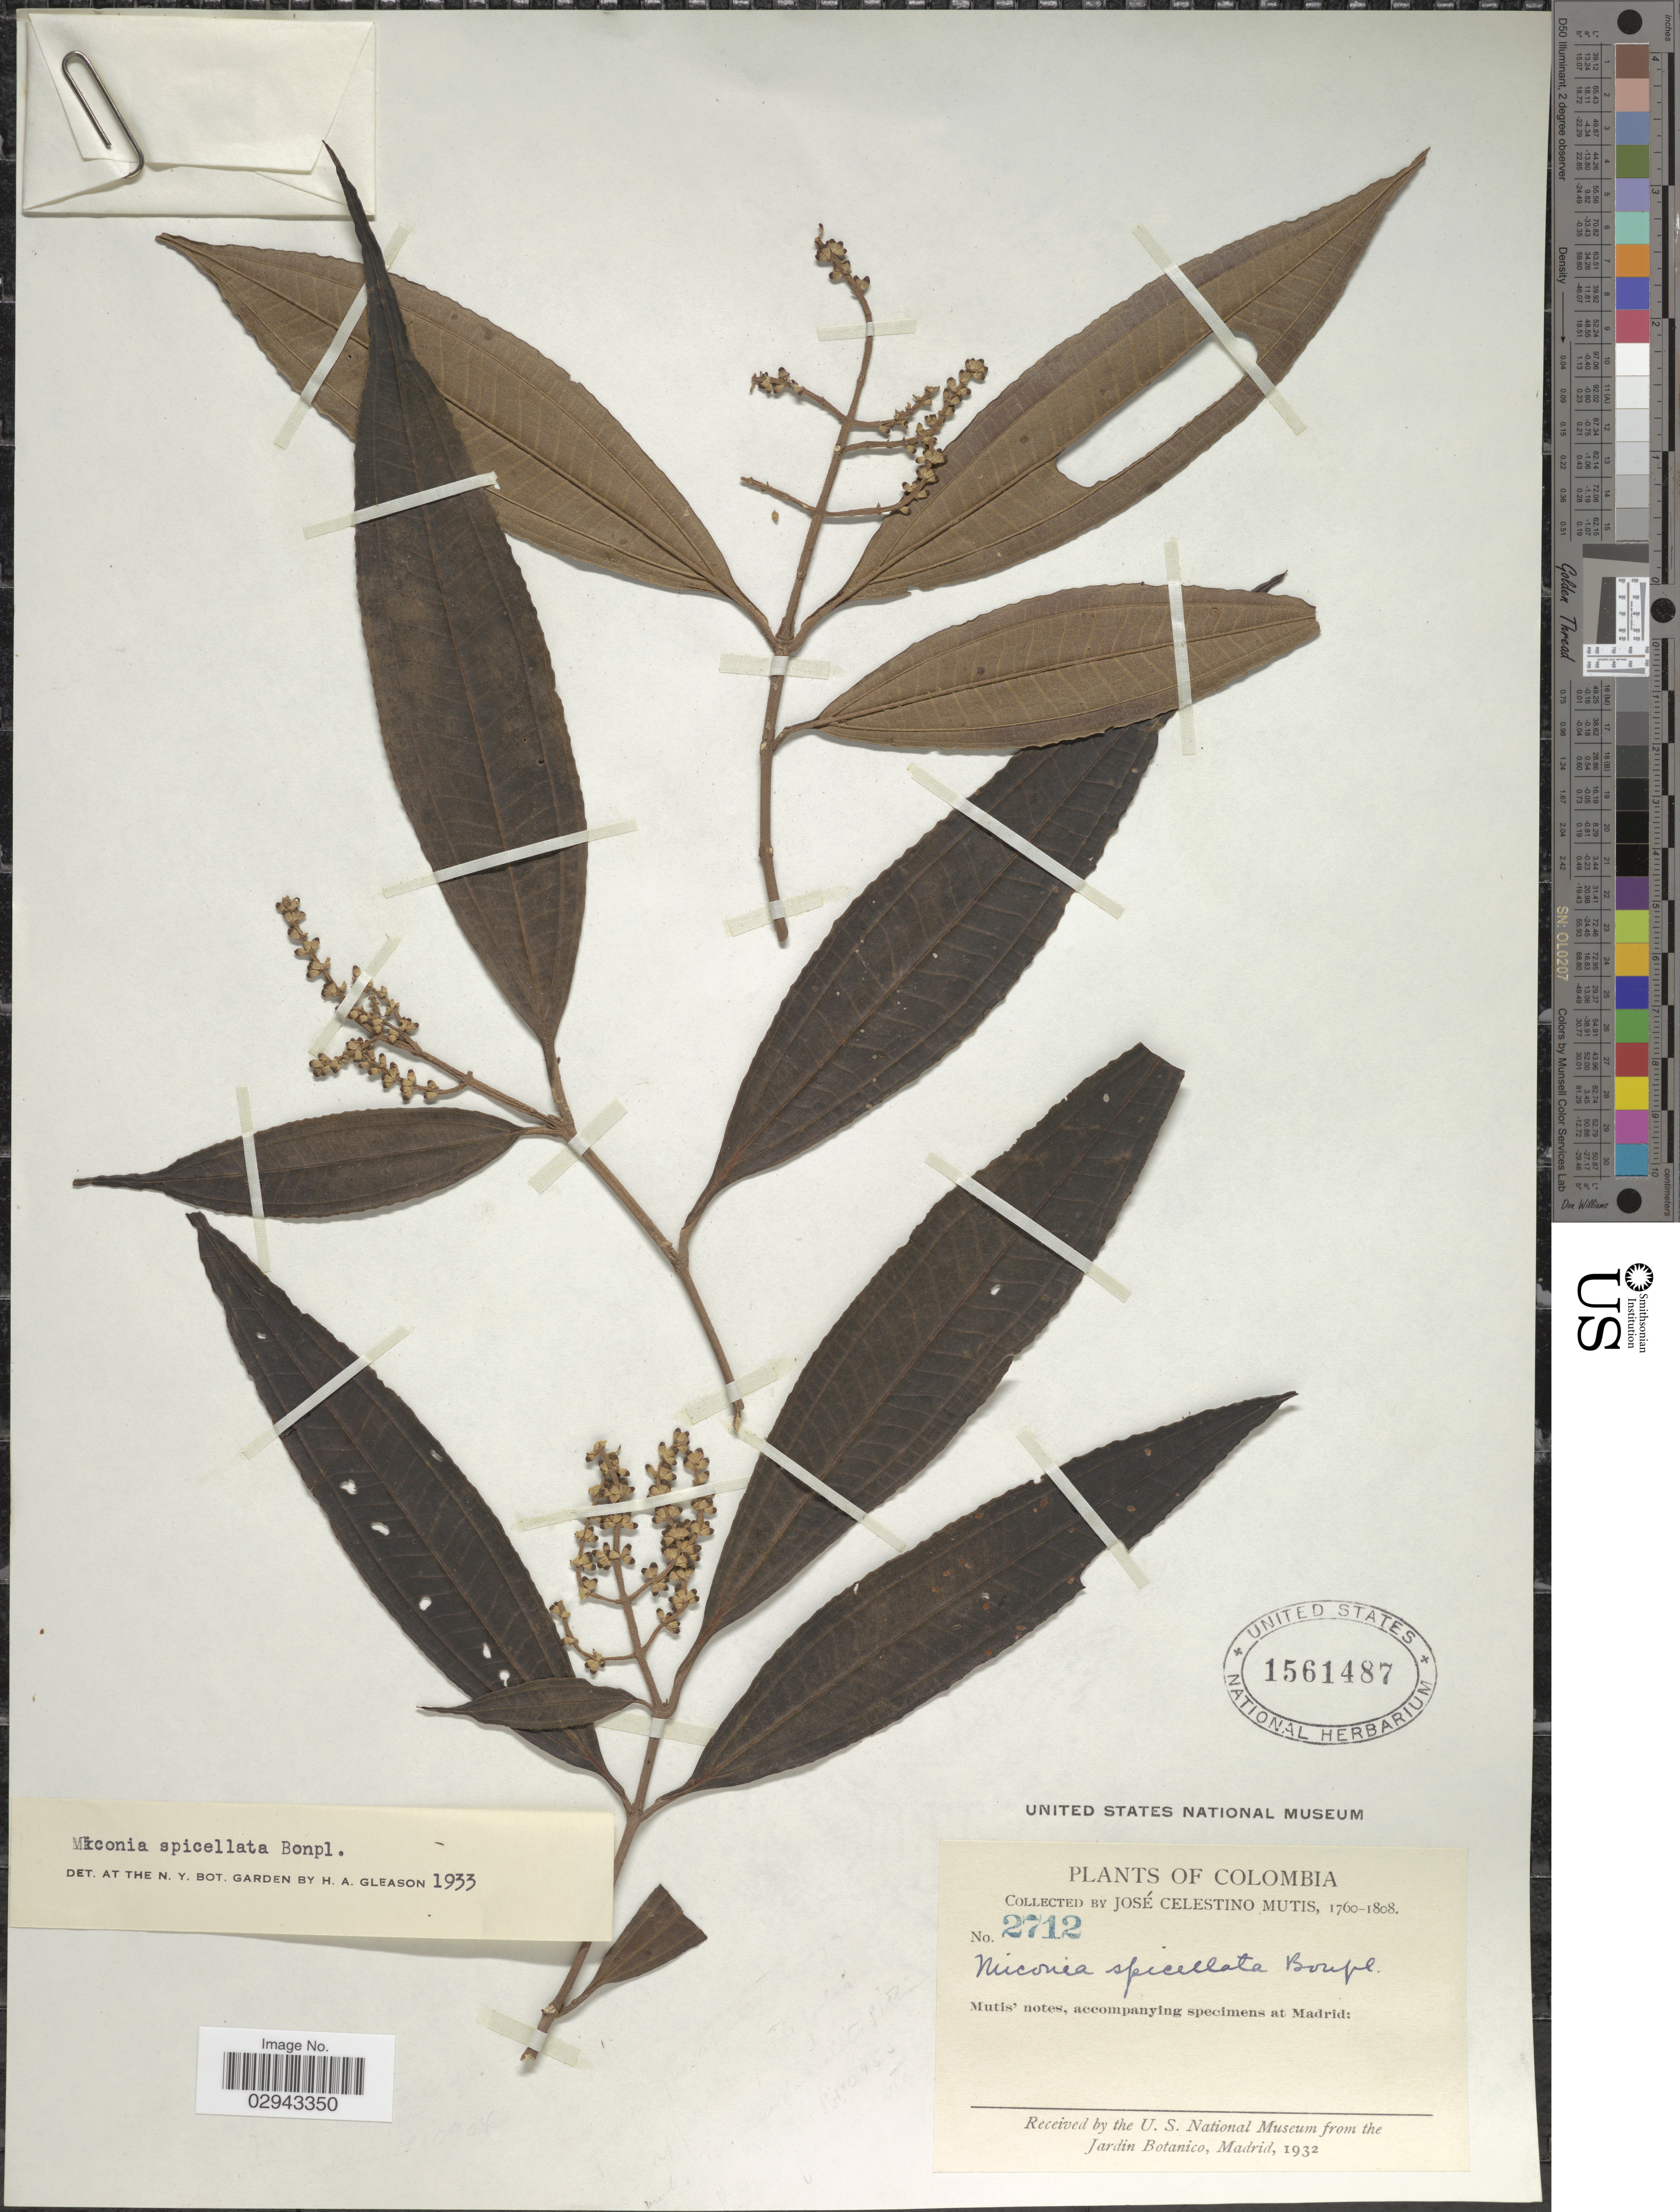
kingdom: Plantae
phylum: Tracheophyta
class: Magnoliopsida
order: Myrtales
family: Melastomataceae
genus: Miconia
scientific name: Miconia spicellata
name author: Bonpl. ex Naudin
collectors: J. C. B. Mutis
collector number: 2712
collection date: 1760/1808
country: Colombia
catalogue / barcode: US 1561487